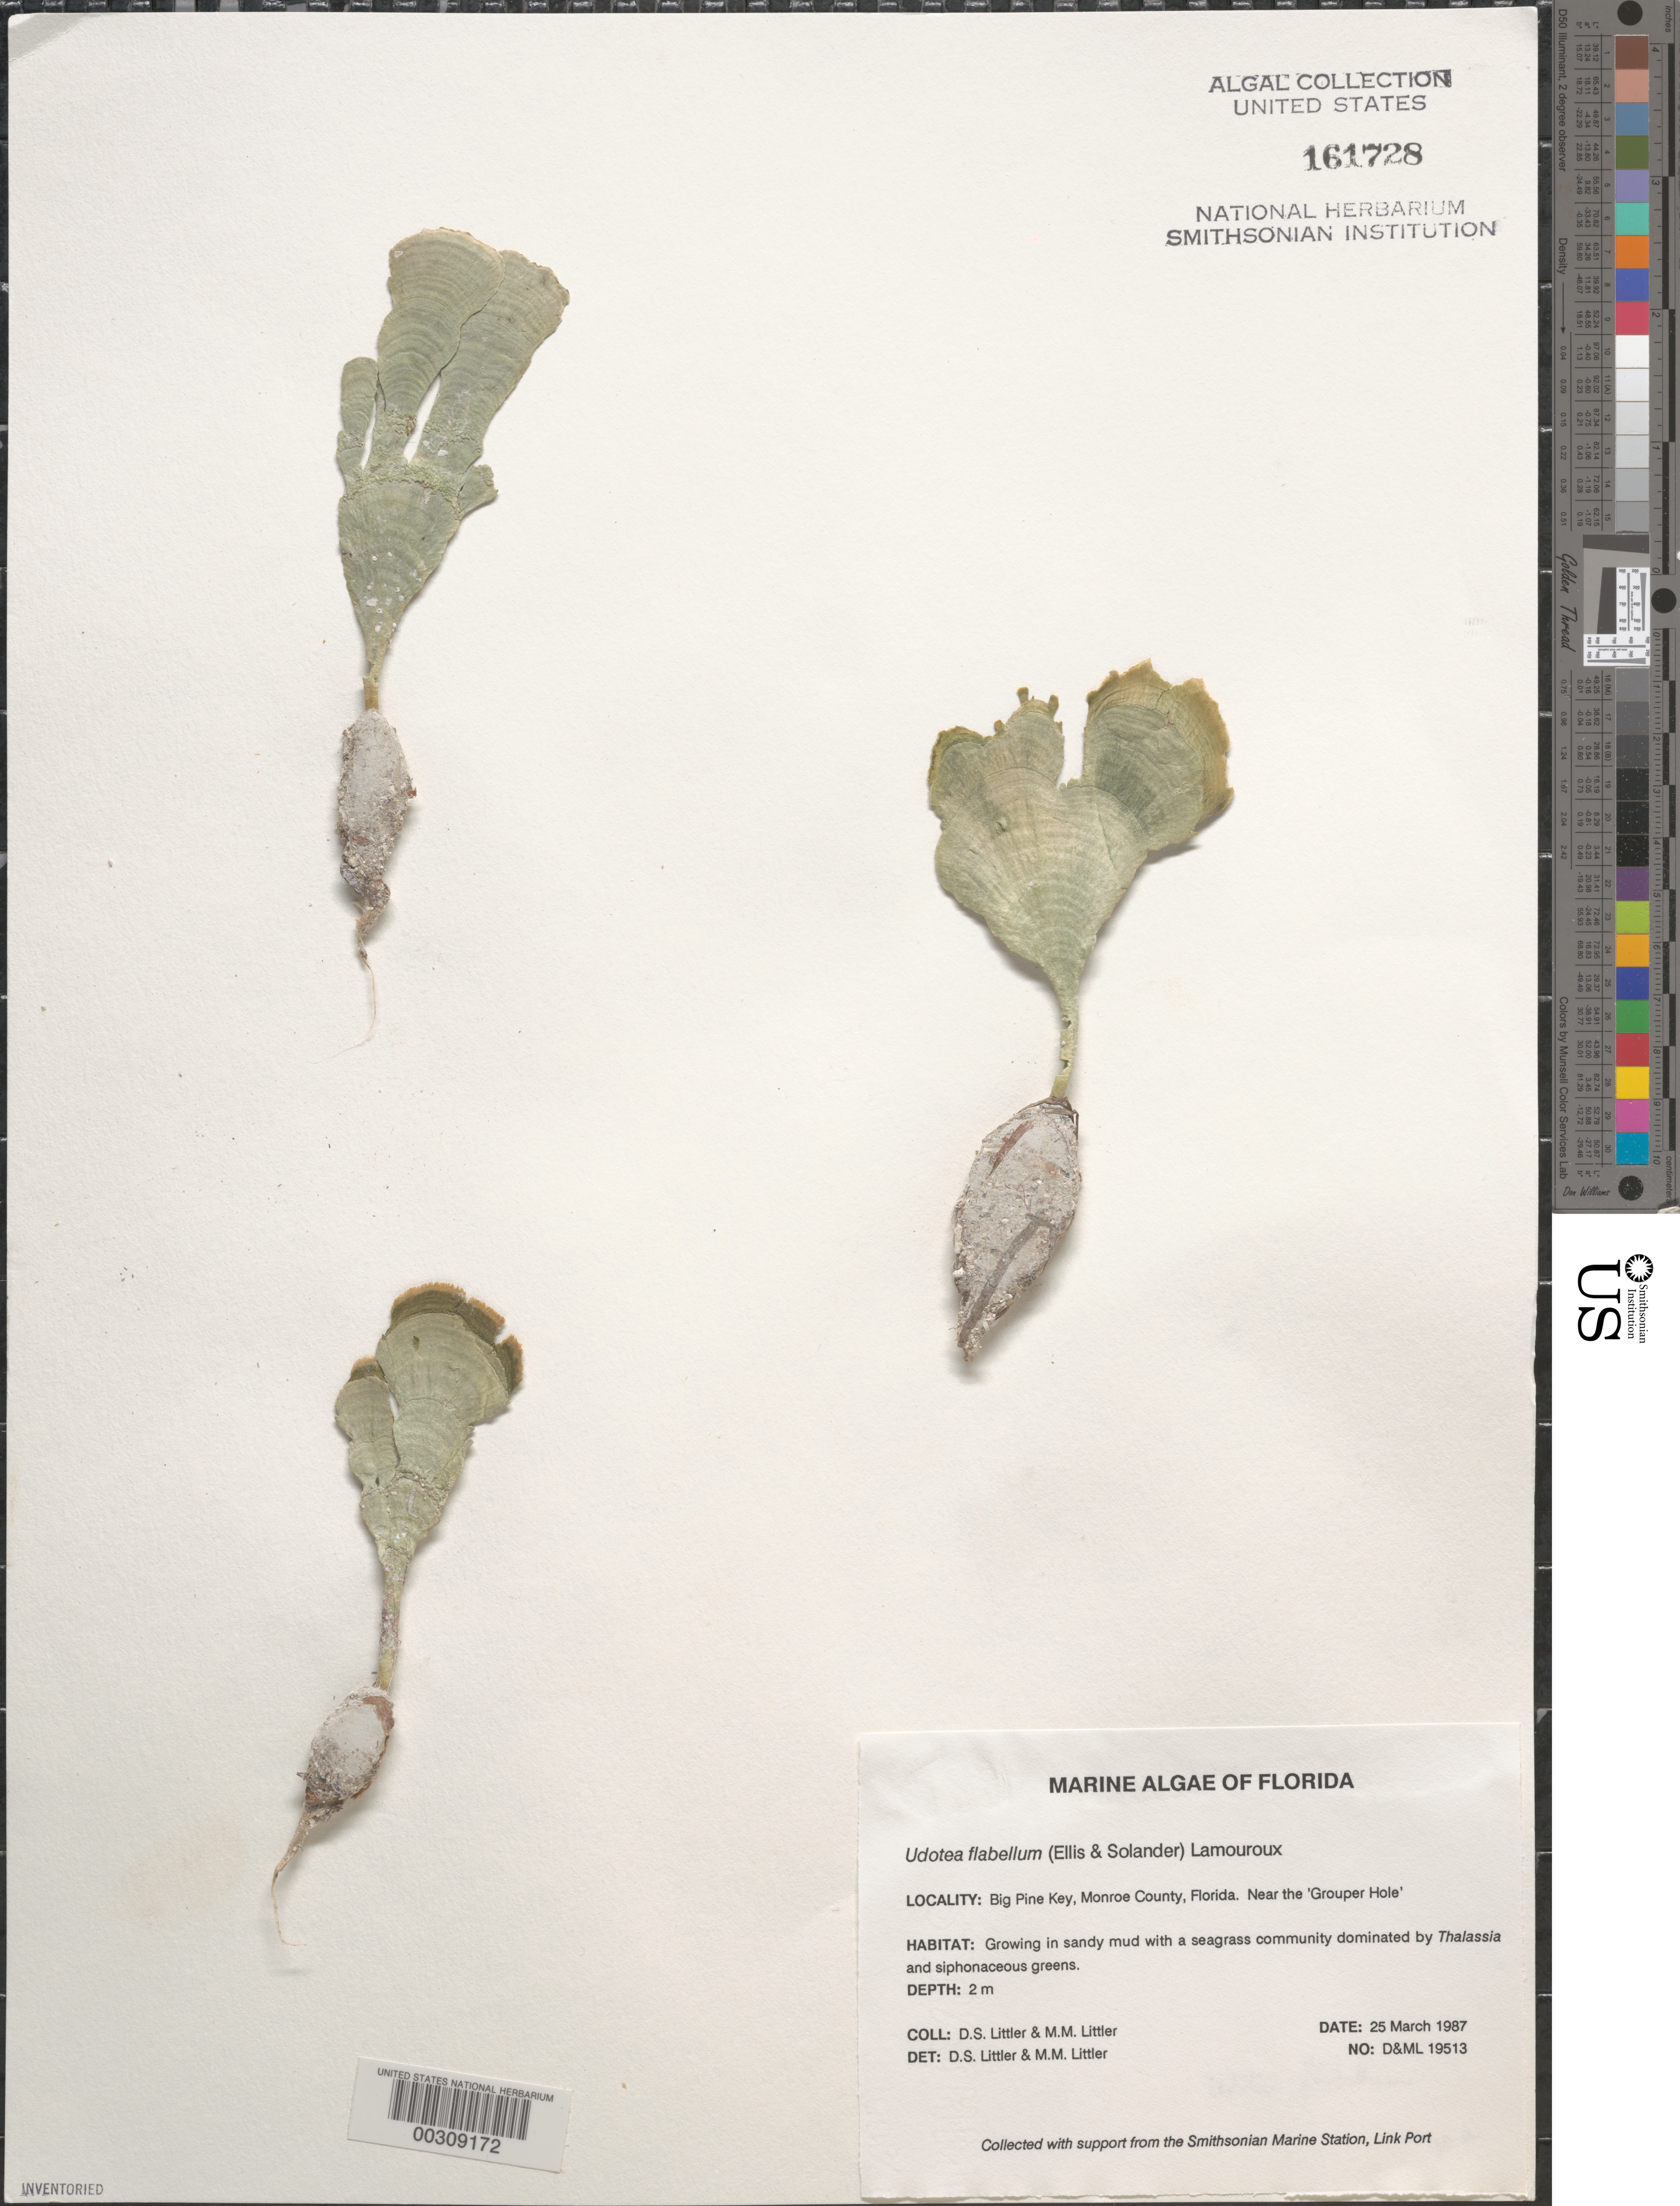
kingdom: Plantae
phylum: Chlorophyta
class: Ulvophyceae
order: Bryopsidales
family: Udoteaceae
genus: Udotea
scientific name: Udotea flabellum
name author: (J. Ellis & Sol.) M. Howe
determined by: Littler, D. S.; Littler, M. M.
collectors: D. S. Littler & M. M. Littler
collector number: D&ML 19513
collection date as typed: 25 Mar 1987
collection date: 1987-03-25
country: United States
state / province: Florida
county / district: Monroe County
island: Big Pine Key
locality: Near Grouper Hole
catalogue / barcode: US 161728